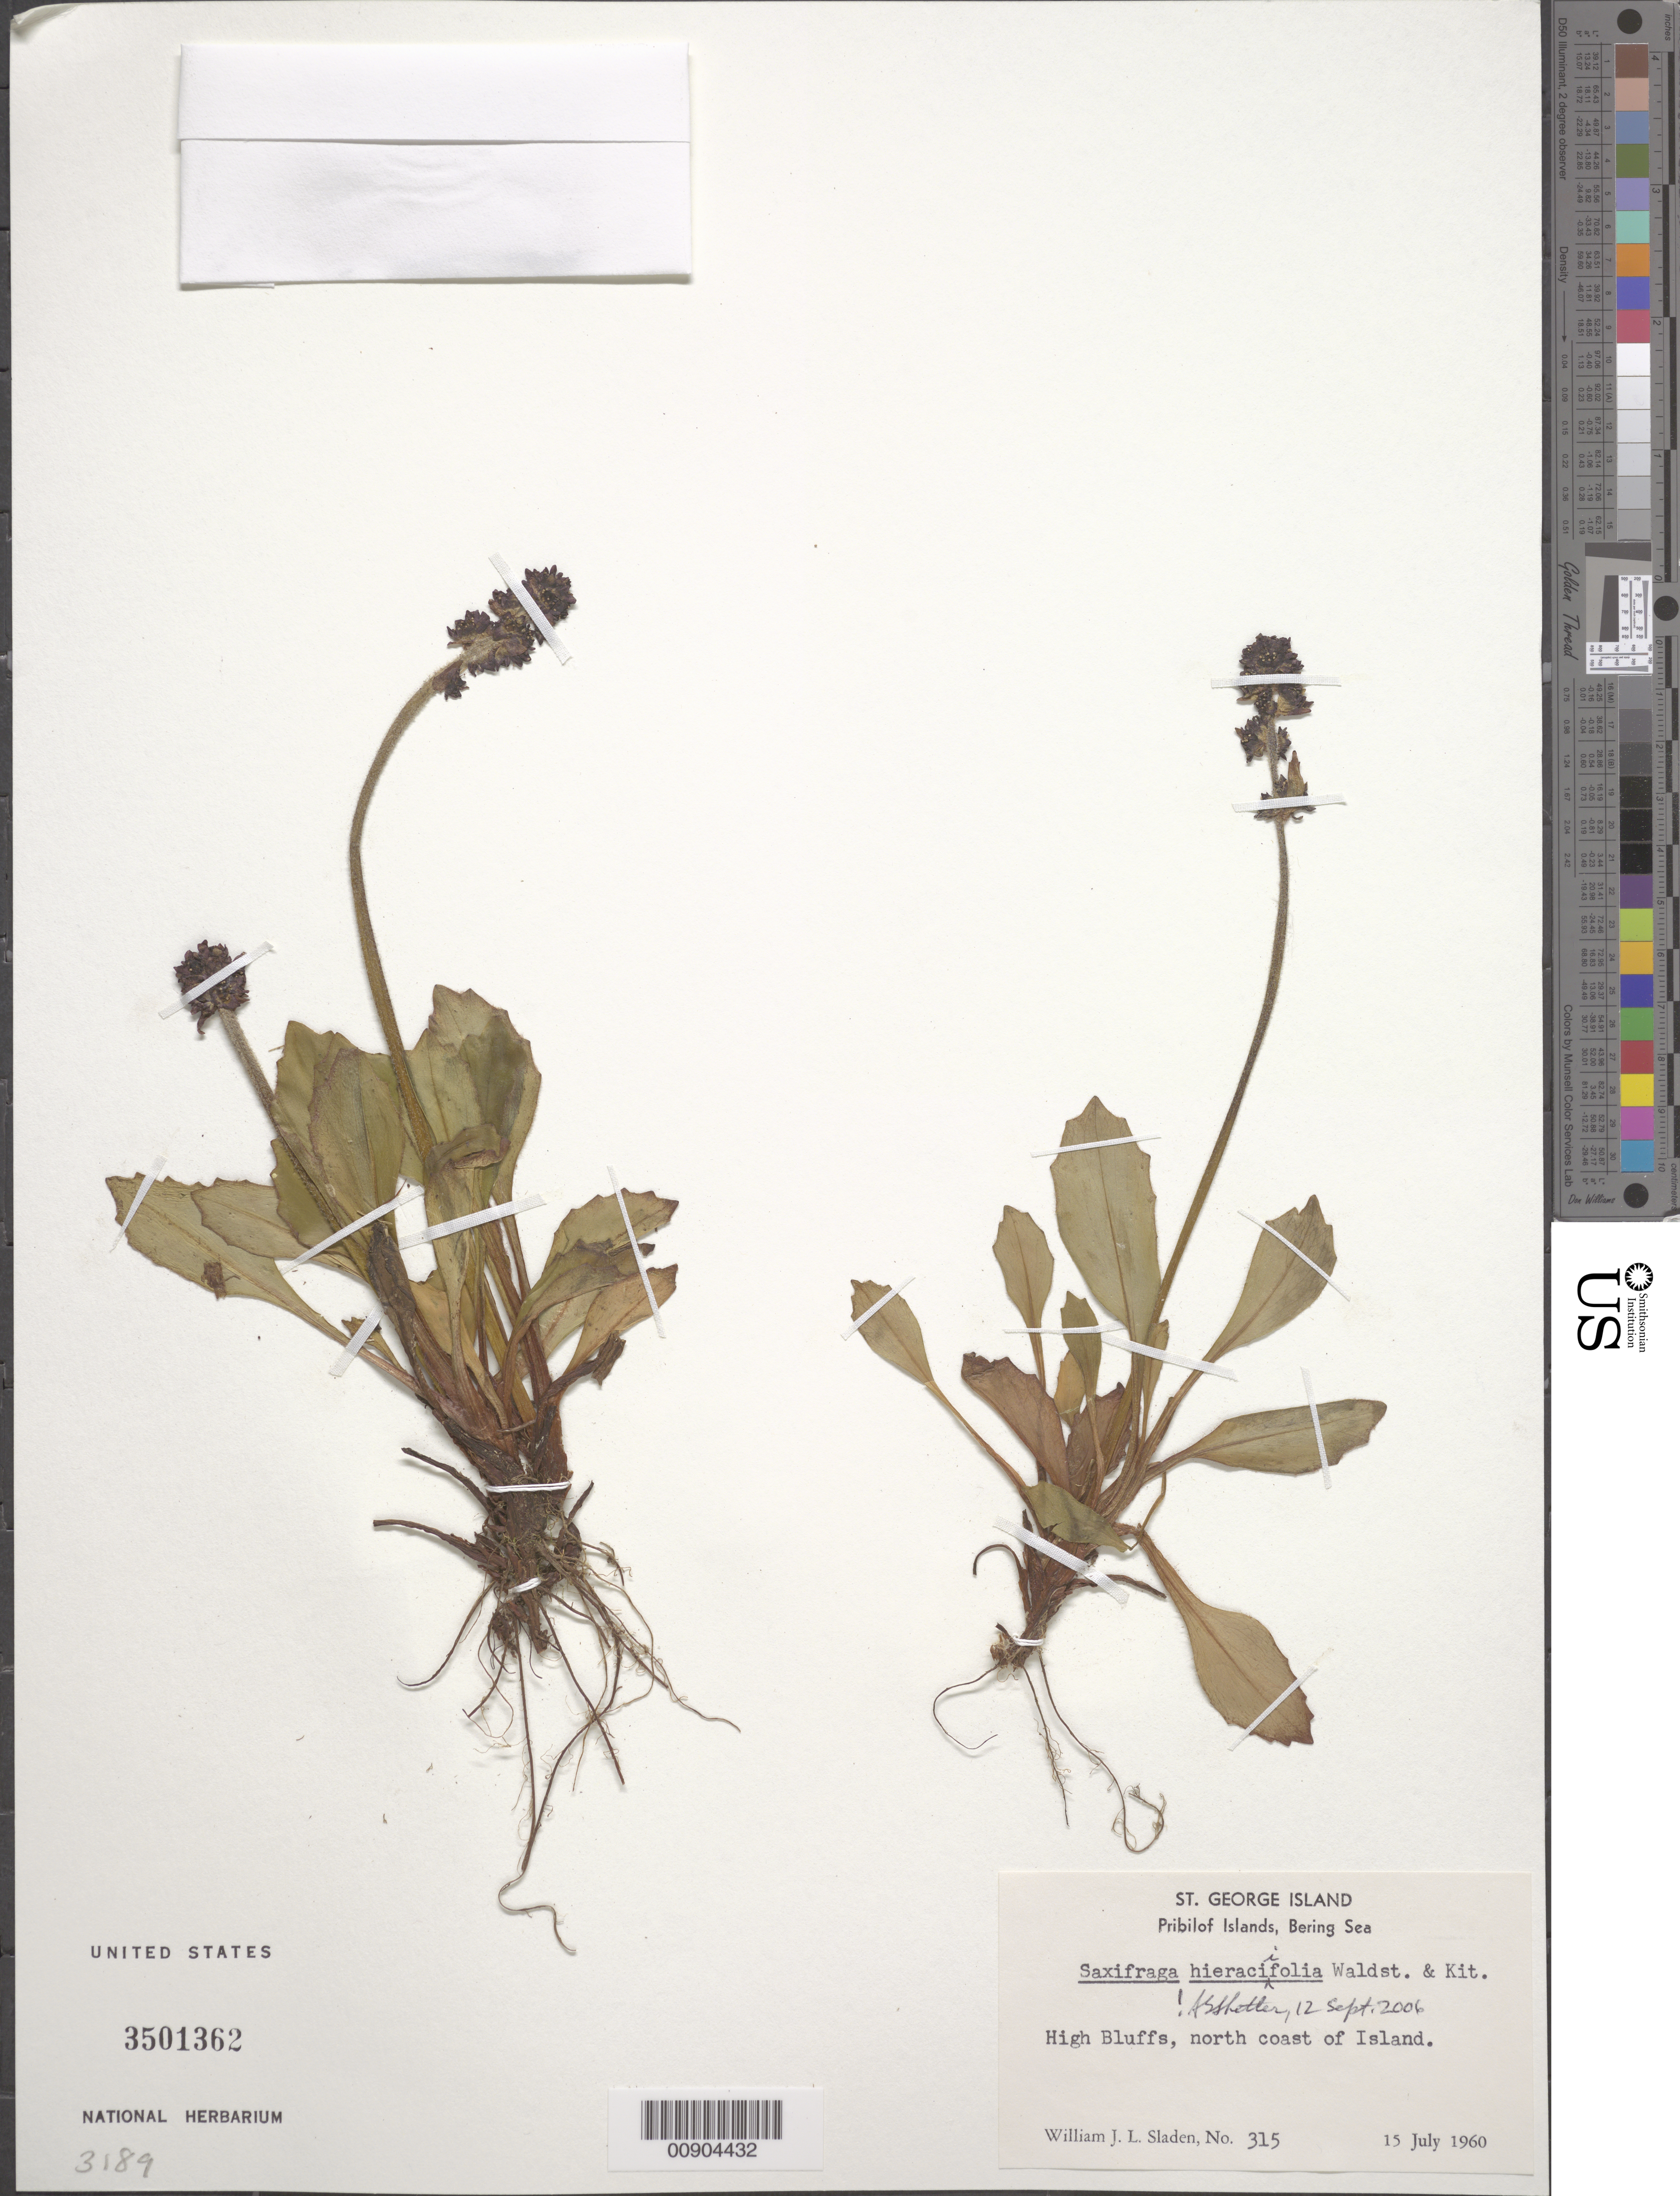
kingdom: Plantae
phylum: Tracheophyta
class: Magnoliopsida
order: Saxifragales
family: Saxifragaceae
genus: Micranthes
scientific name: Micranthes hieraciifolia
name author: (Waldst. & Kit. ex Willd.) Haw.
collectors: W. Sladen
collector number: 315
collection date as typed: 15 Jul 1960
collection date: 1960-07-15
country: United States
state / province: Alaska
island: St. George Island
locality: St. George Island. High Bluffs, north coast of island., Bering Sea, Pribilof Islands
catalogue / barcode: US 3501362